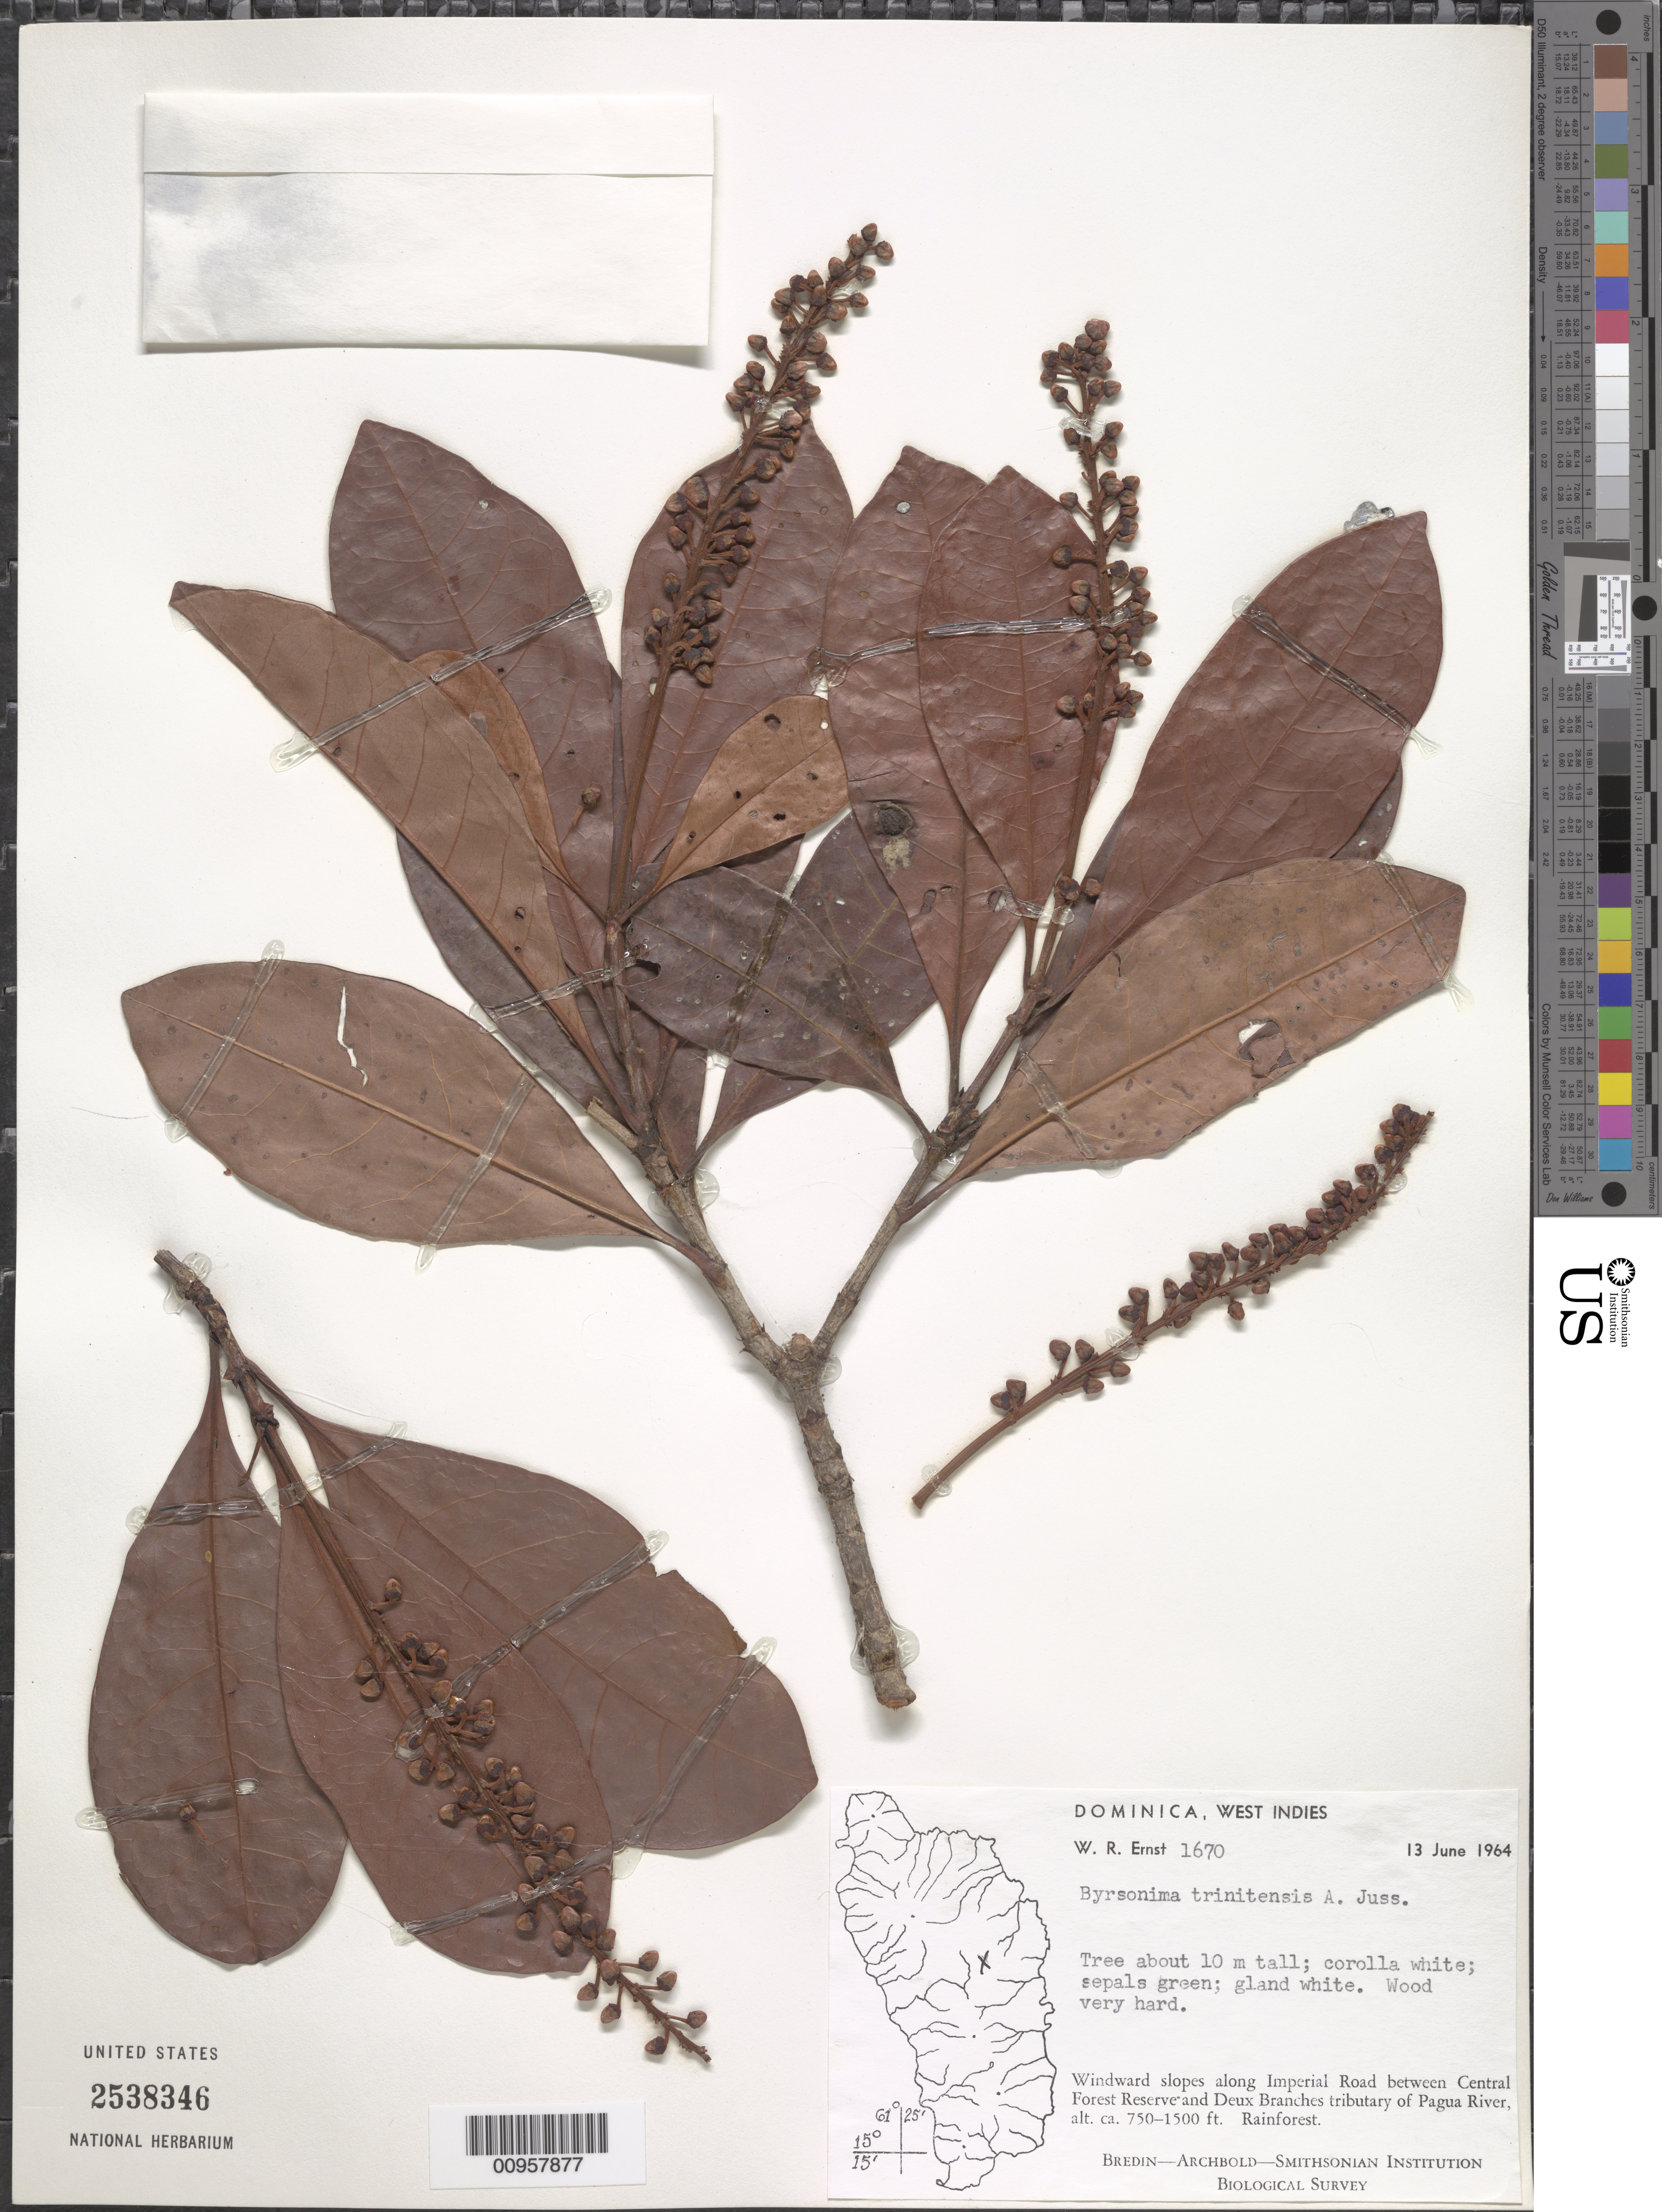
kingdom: Plantae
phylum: Tracheophyta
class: Magnoliopsida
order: Malpighiales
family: Malpighiaceae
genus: Byrsonima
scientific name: Byrsonima trinitensis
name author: A. Juss.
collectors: W. R. Ernst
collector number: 1670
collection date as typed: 13 Jun 1964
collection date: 1964-06-13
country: Dominica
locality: Windward slopes along Imperial Road between Central Forest Reserve and Deux Branches tributary of Pagua River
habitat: Rainforest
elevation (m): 229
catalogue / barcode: US 2538346